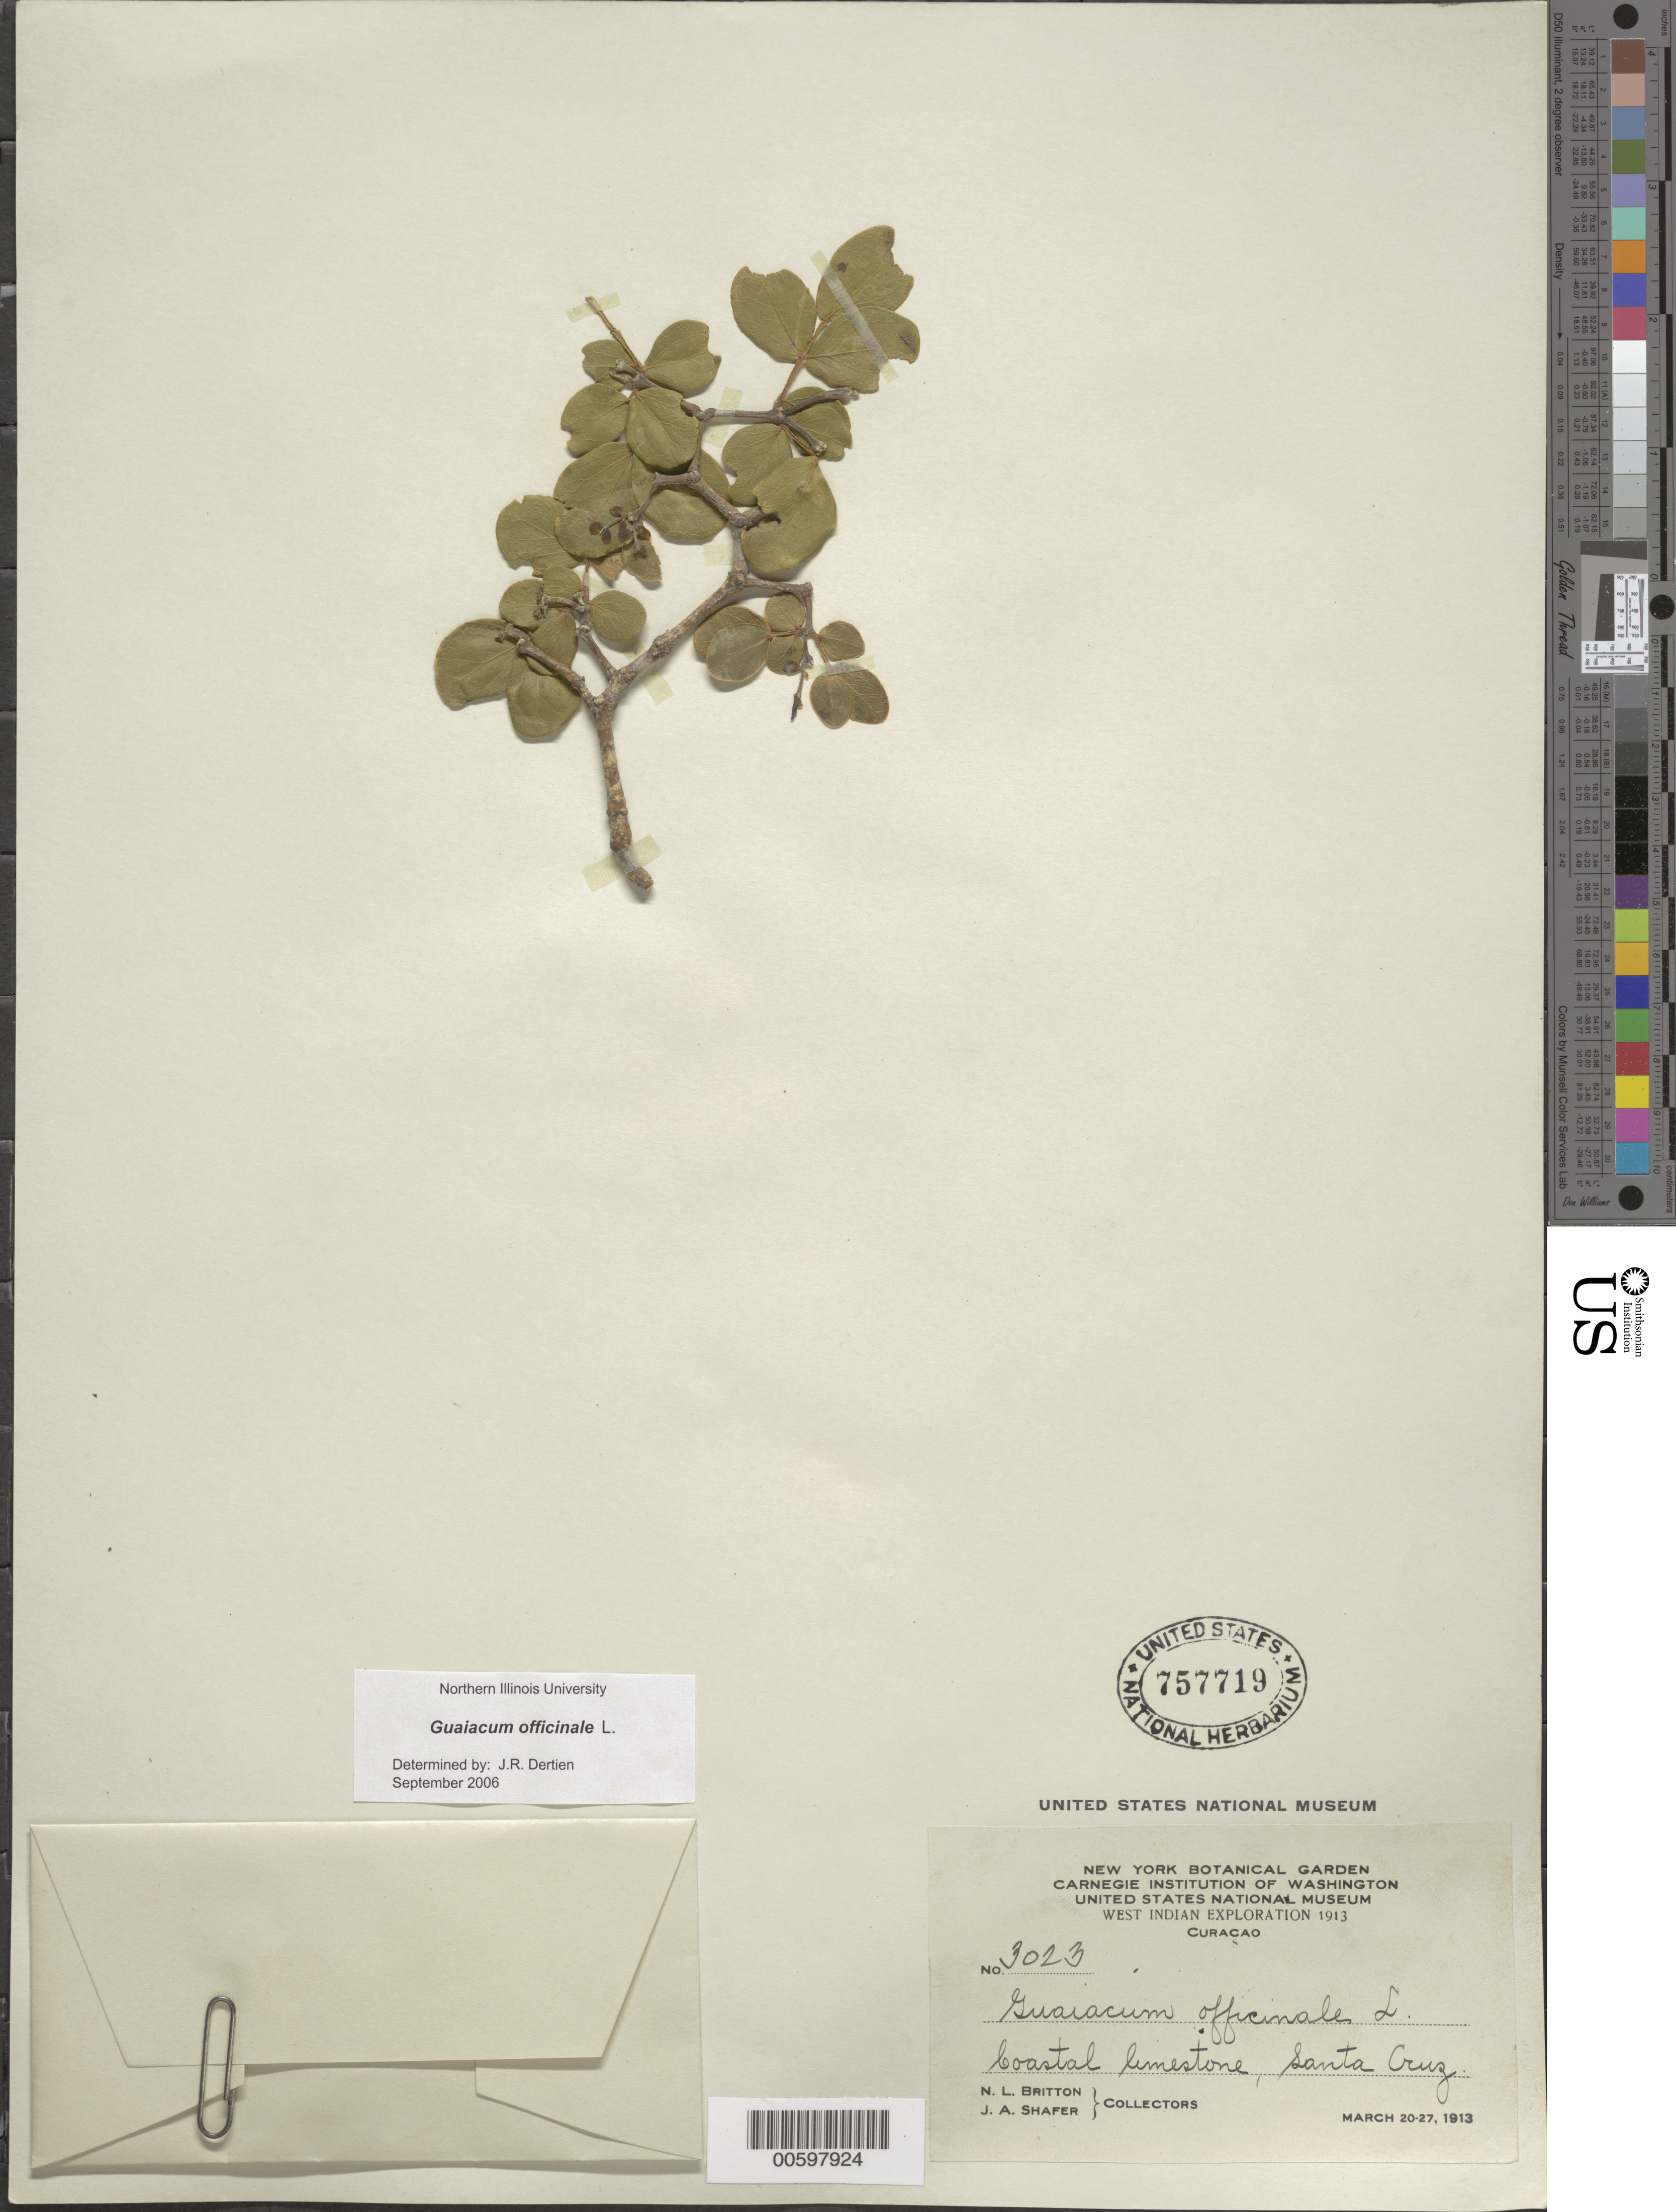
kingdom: Plantae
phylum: Tracheophyta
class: Magnoliopsida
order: Zygophyllales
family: Zygophyllaceae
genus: Guaiacum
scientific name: Guaiacum officinale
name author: L.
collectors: N. Britton & J. A. Shafer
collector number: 3023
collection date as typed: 20 Mar 1913 to 27 Mar 1913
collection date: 1913-03-20/1913-03-27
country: Curaçao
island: Curaçao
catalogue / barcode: US 757719